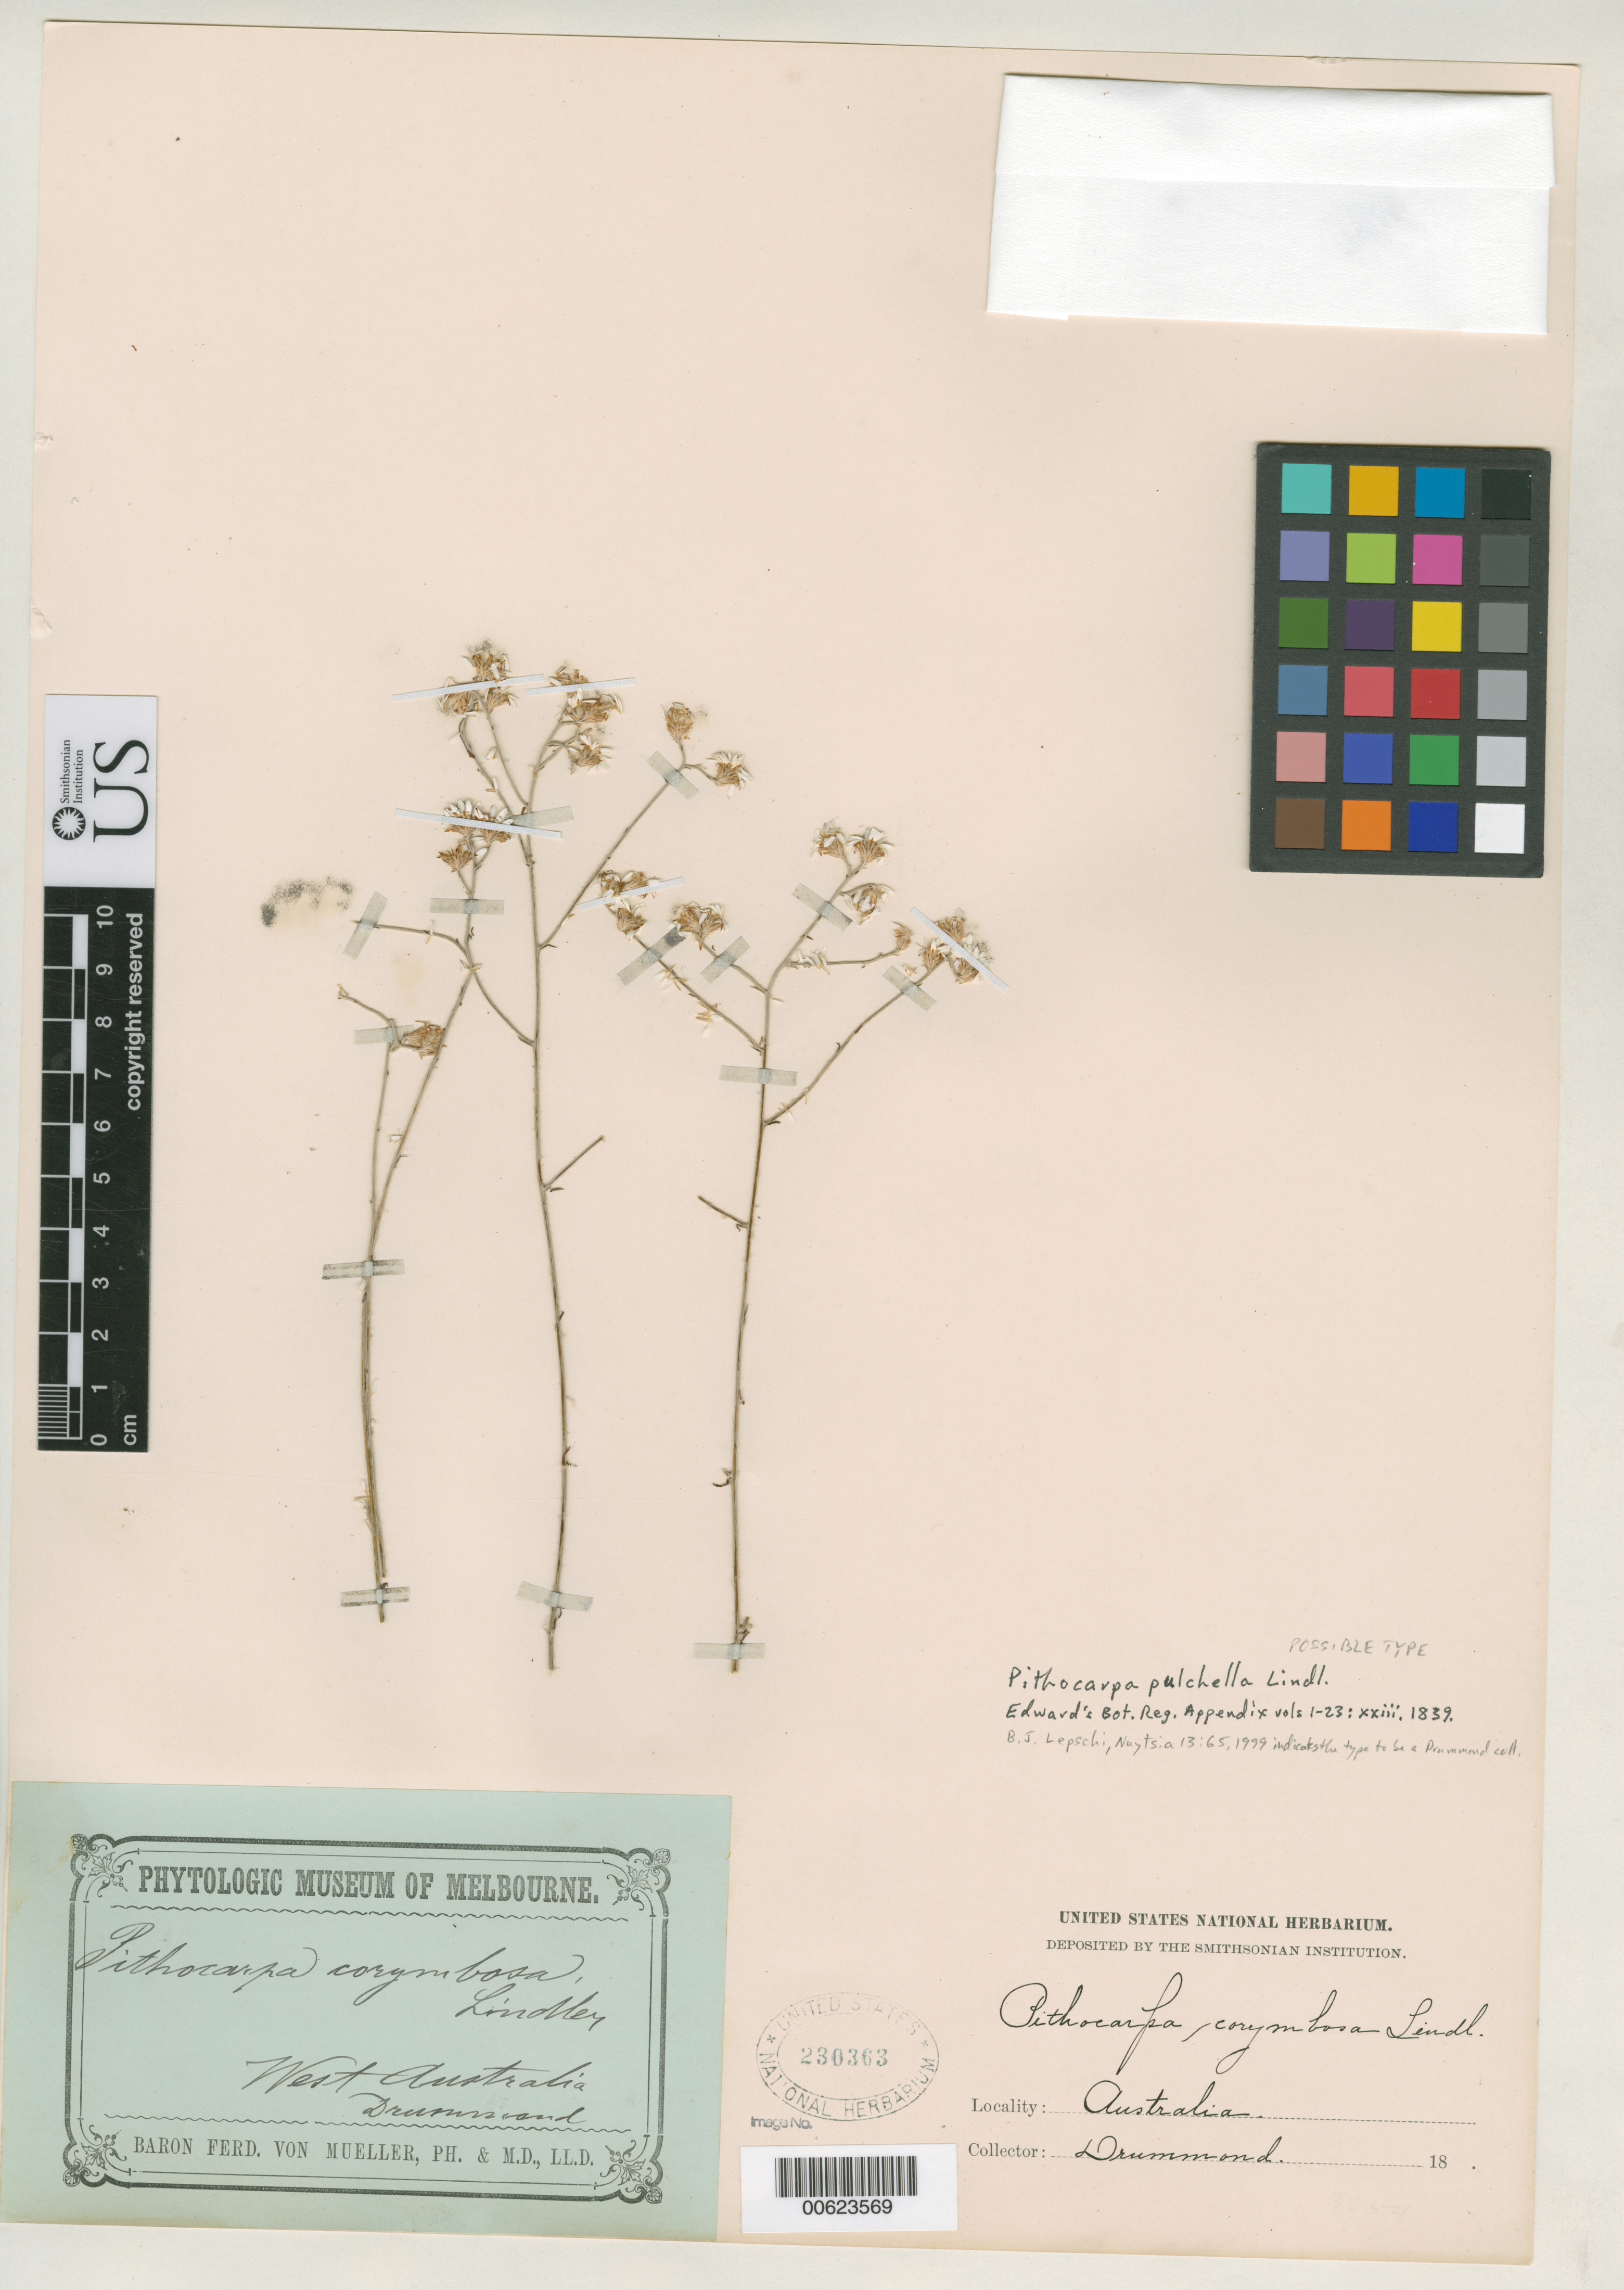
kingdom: Plantae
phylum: Tracheophyta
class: Magnoliopsida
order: Asterales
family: Asteraceae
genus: Pithocarpa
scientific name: Pithocarpa pulchella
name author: Lindl.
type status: Possible Type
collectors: J. Drummond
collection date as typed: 18--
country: Australia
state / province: Western Australia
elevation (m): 2950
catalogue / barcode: US 230363